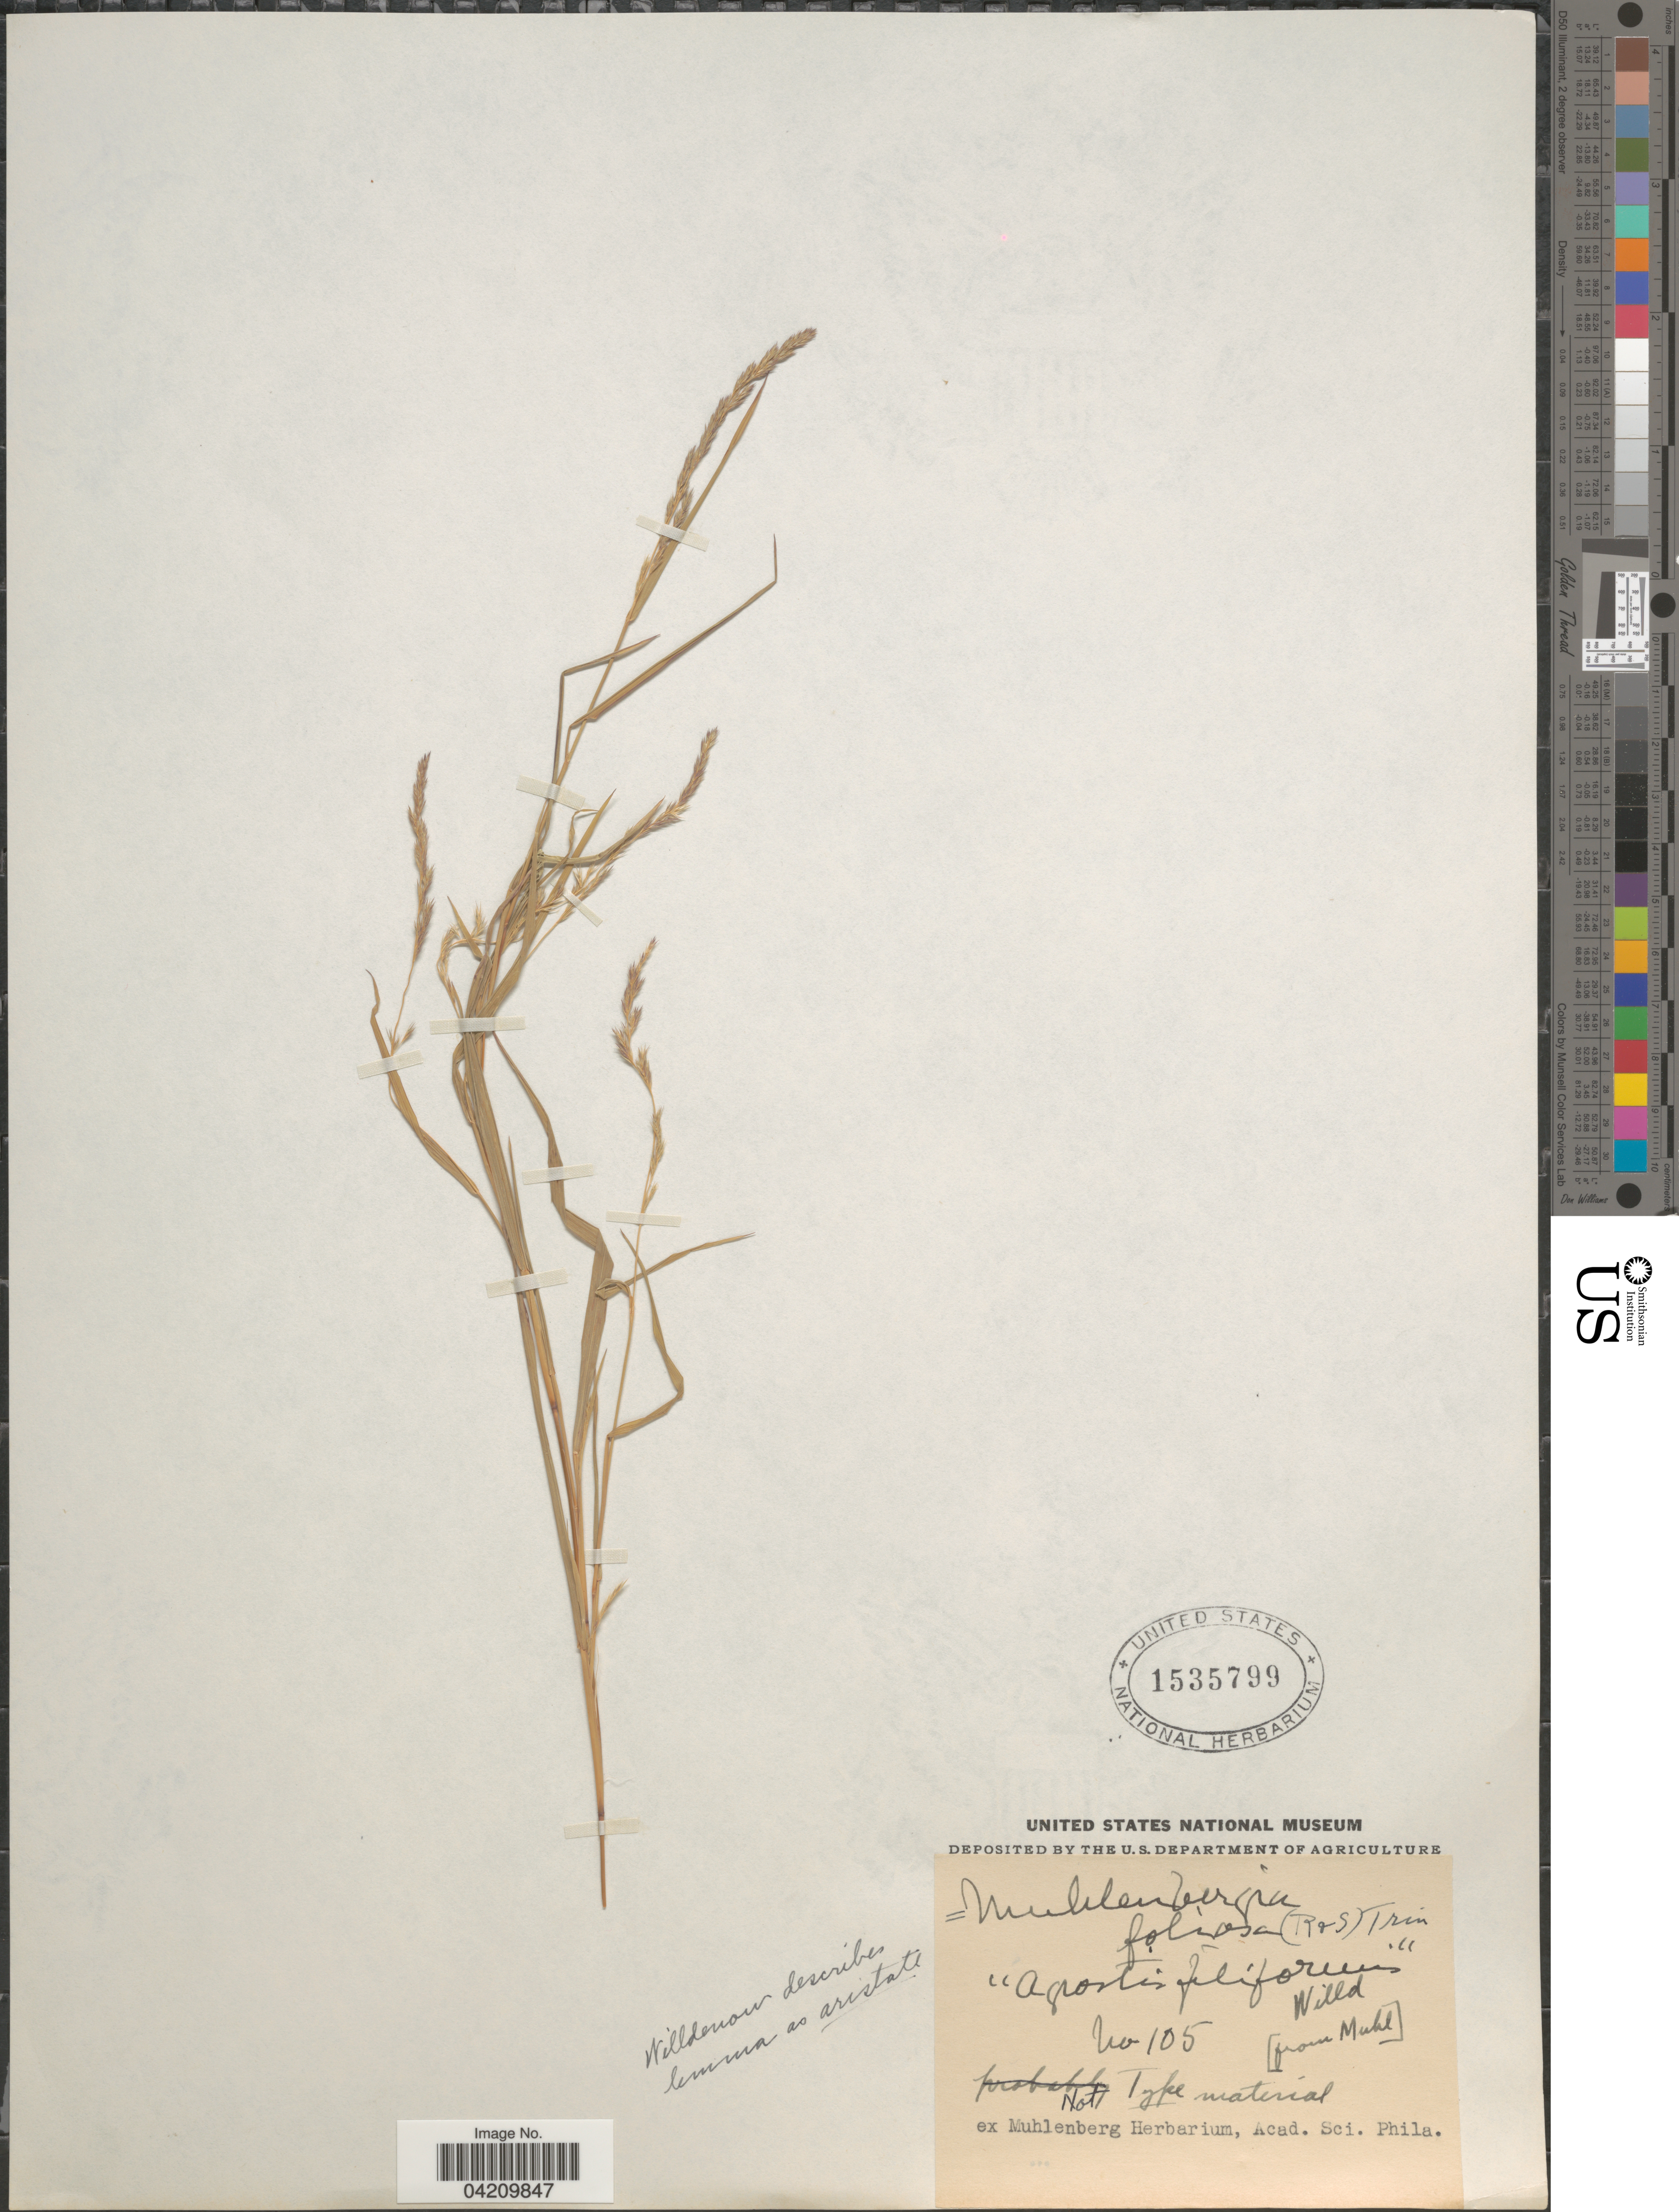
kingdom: Plantae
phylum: Tracheophyta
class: Liliopsida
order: Poales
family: Poaceae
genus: Muhlenbergia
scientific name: Muhlenbergia mexicana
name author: (L.) Trin.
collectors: ex herb. Muhlenberg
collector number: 105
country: United States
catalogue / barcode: US 1535799